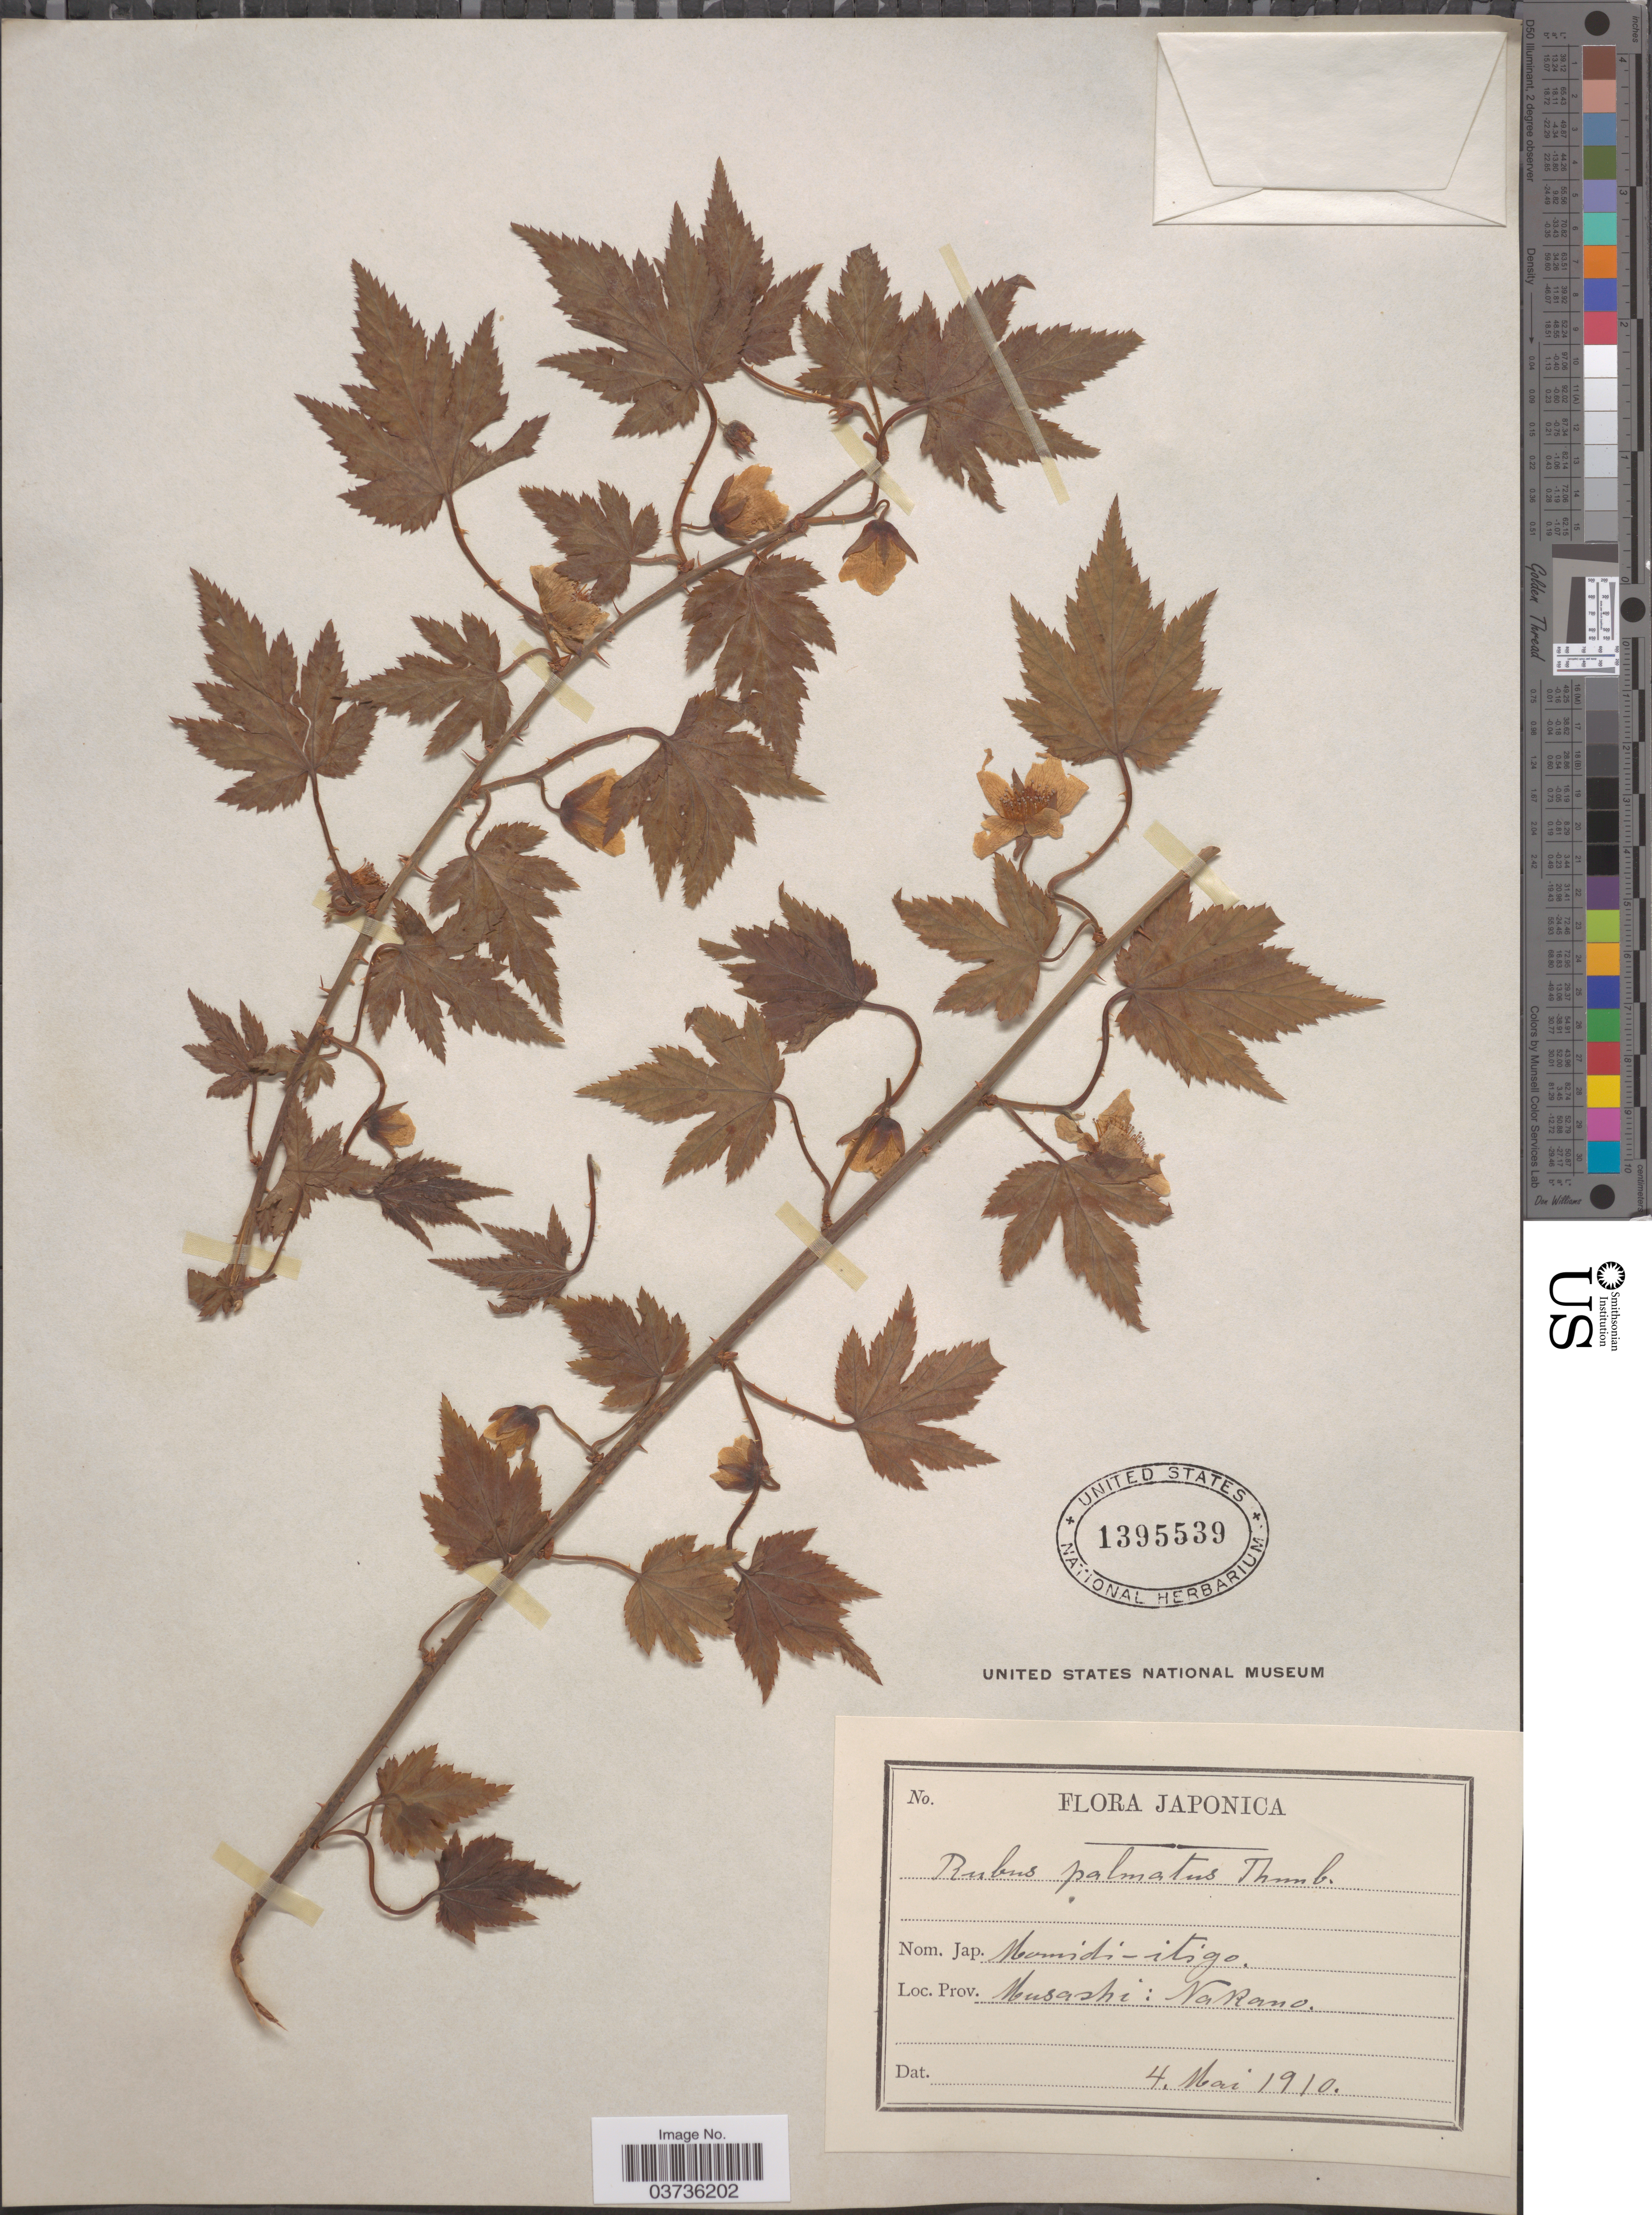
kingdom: Plantae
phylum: Tracheophyta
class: Magnoliopsida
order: Rosales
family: Rosaceae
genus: Rubus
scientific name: Rubus palmatus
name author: Thunb.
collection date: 1910-05-04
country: Japan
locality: Musashi: Nakano.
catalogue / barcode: US 1395539